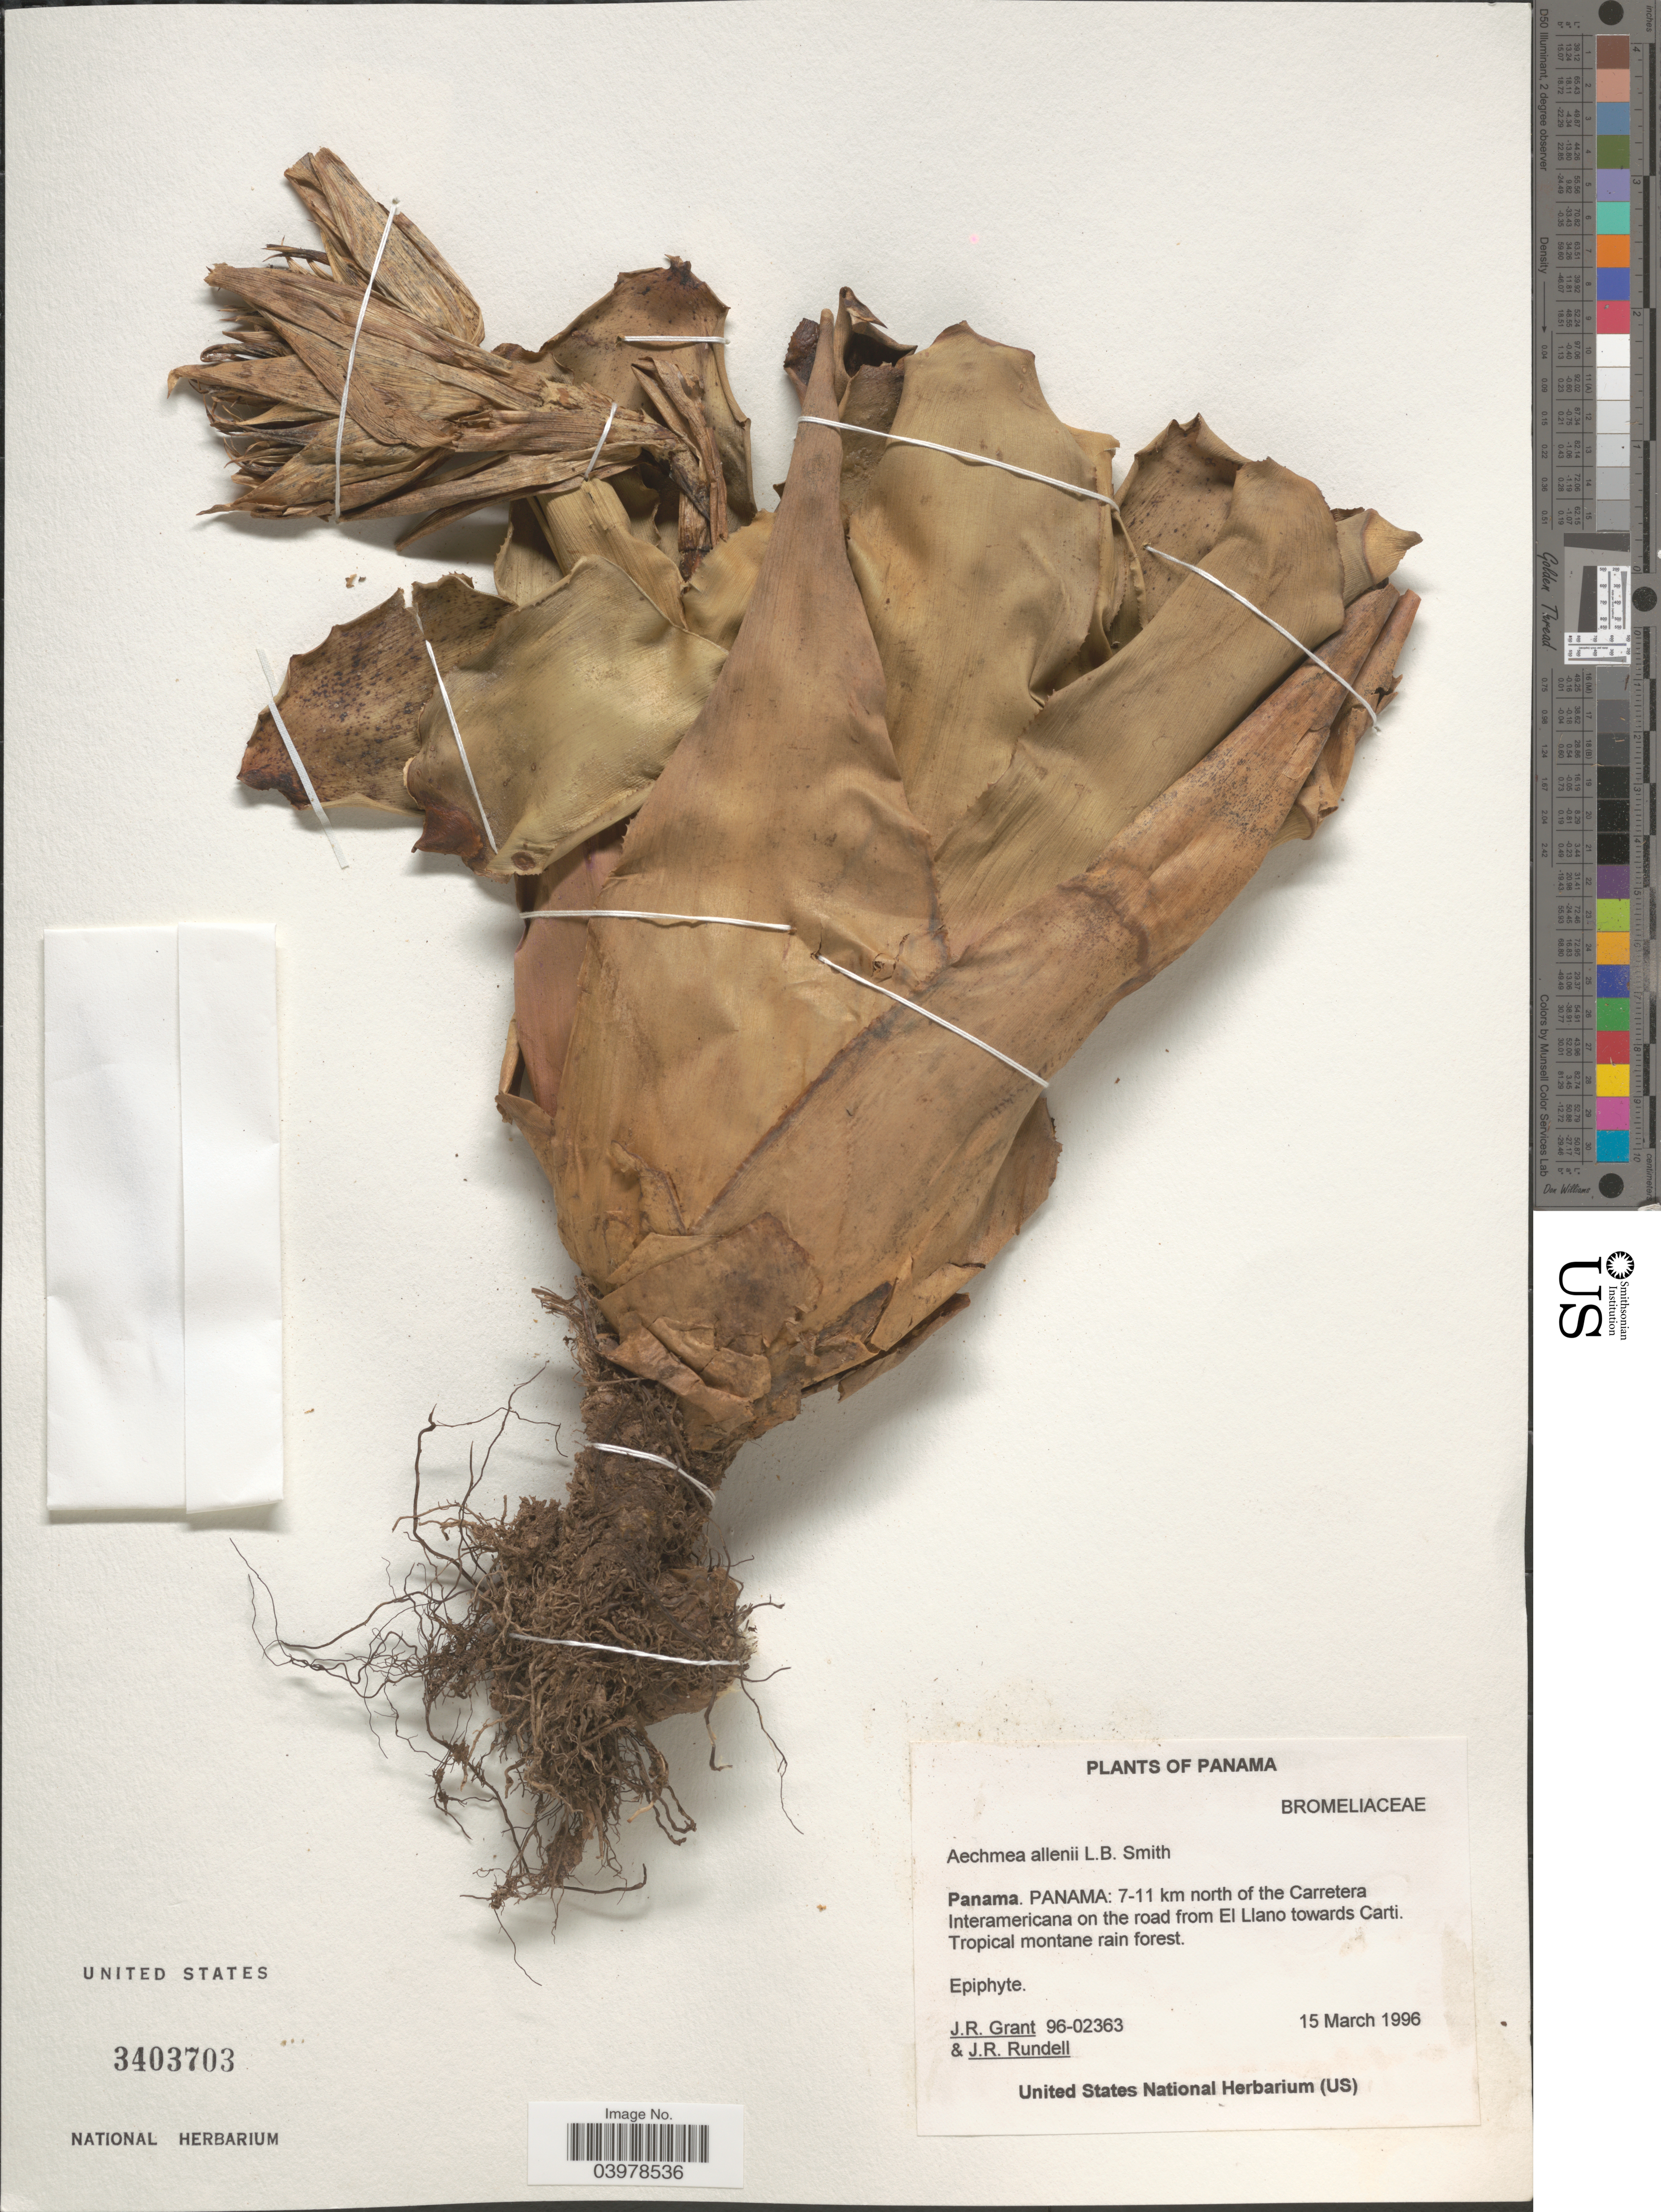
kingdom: Plantae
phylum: Tracheophyta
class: Liliopsida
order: Poales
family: Bromeliaceae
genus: Aechmea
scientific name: Aechmea allenii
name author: L.B. Sm. in Woodson & Schery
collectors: J. Grant & J. R. Rundell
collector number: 96-02363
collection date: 1996-03-15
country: Panama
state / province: Panamá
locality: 7-11 km north of the Carretera Interamericana on the road from El Llano towards Carti. Tropical montane rain forest.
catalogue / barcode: US 3403703